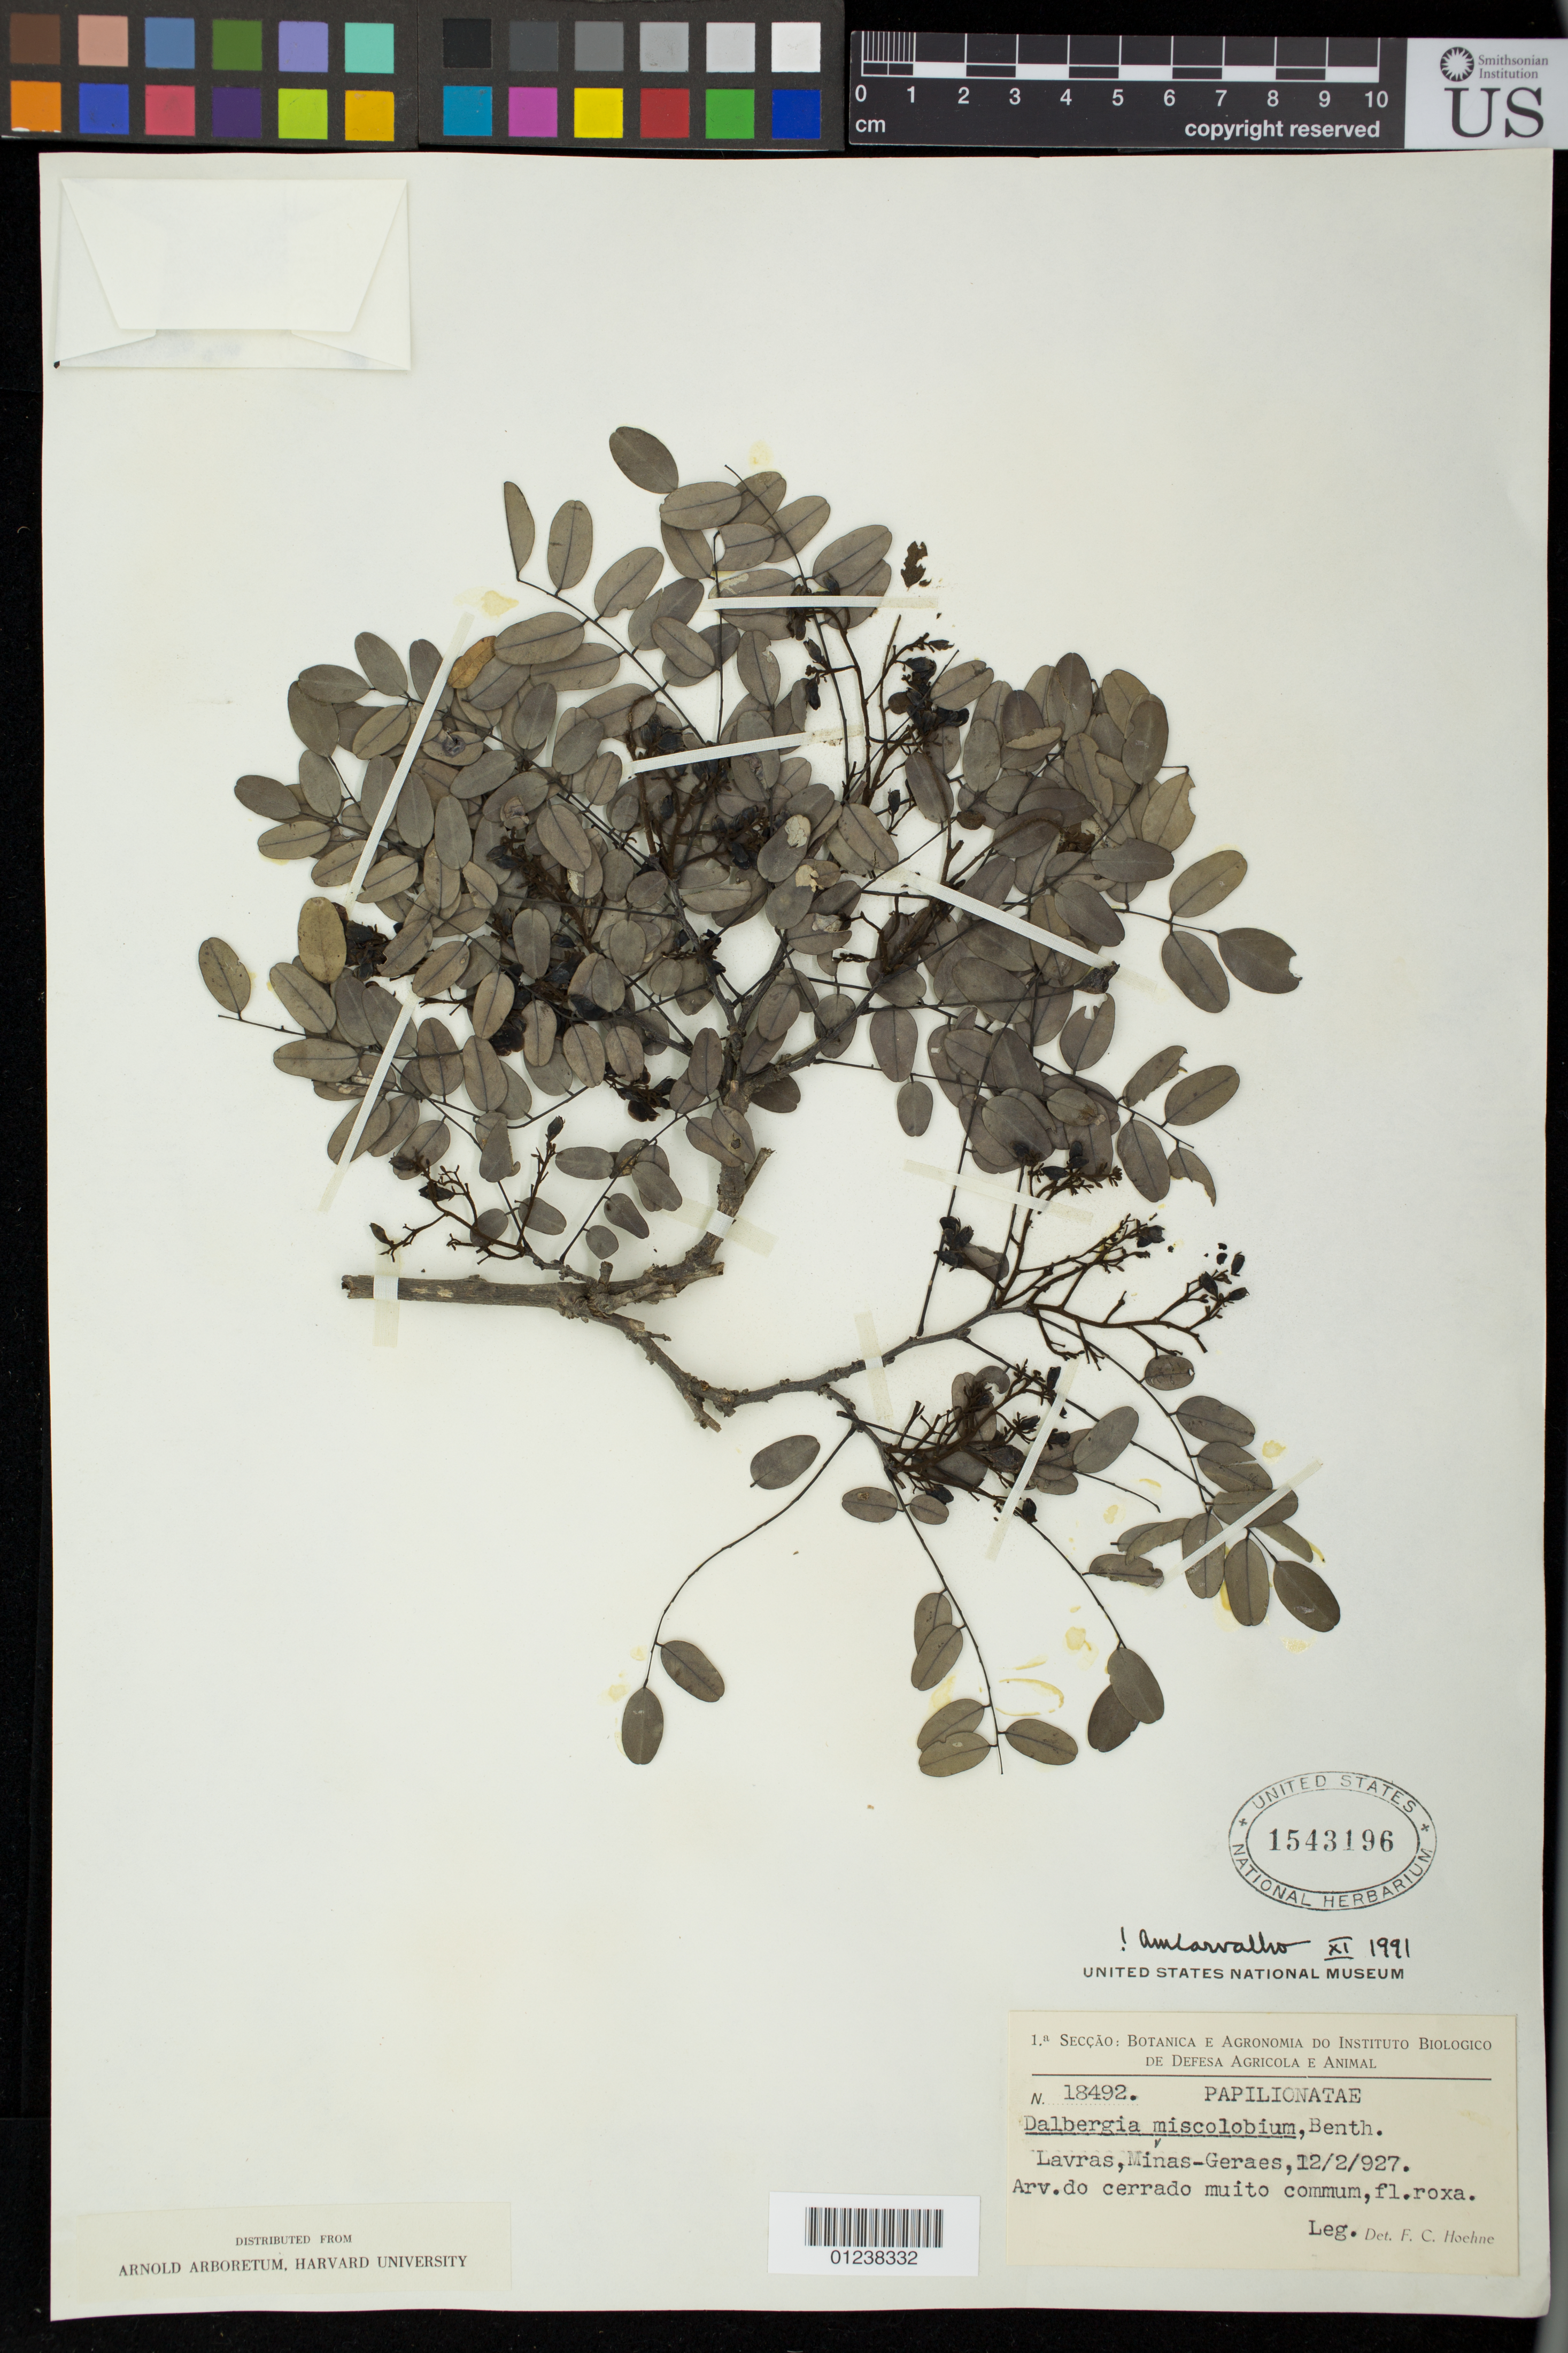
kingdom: Plantae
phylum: Tracheophyta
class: Magnoliopsida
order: Fabales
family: Fabaceae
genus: Dalbergia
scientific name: Dalbergia miscolobium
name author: Benth.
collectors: F. C. Hoehne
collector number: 18492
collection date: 1927-02-12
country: Brazil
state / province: Minas Gerais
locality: Lavras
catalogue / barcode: US 1543196